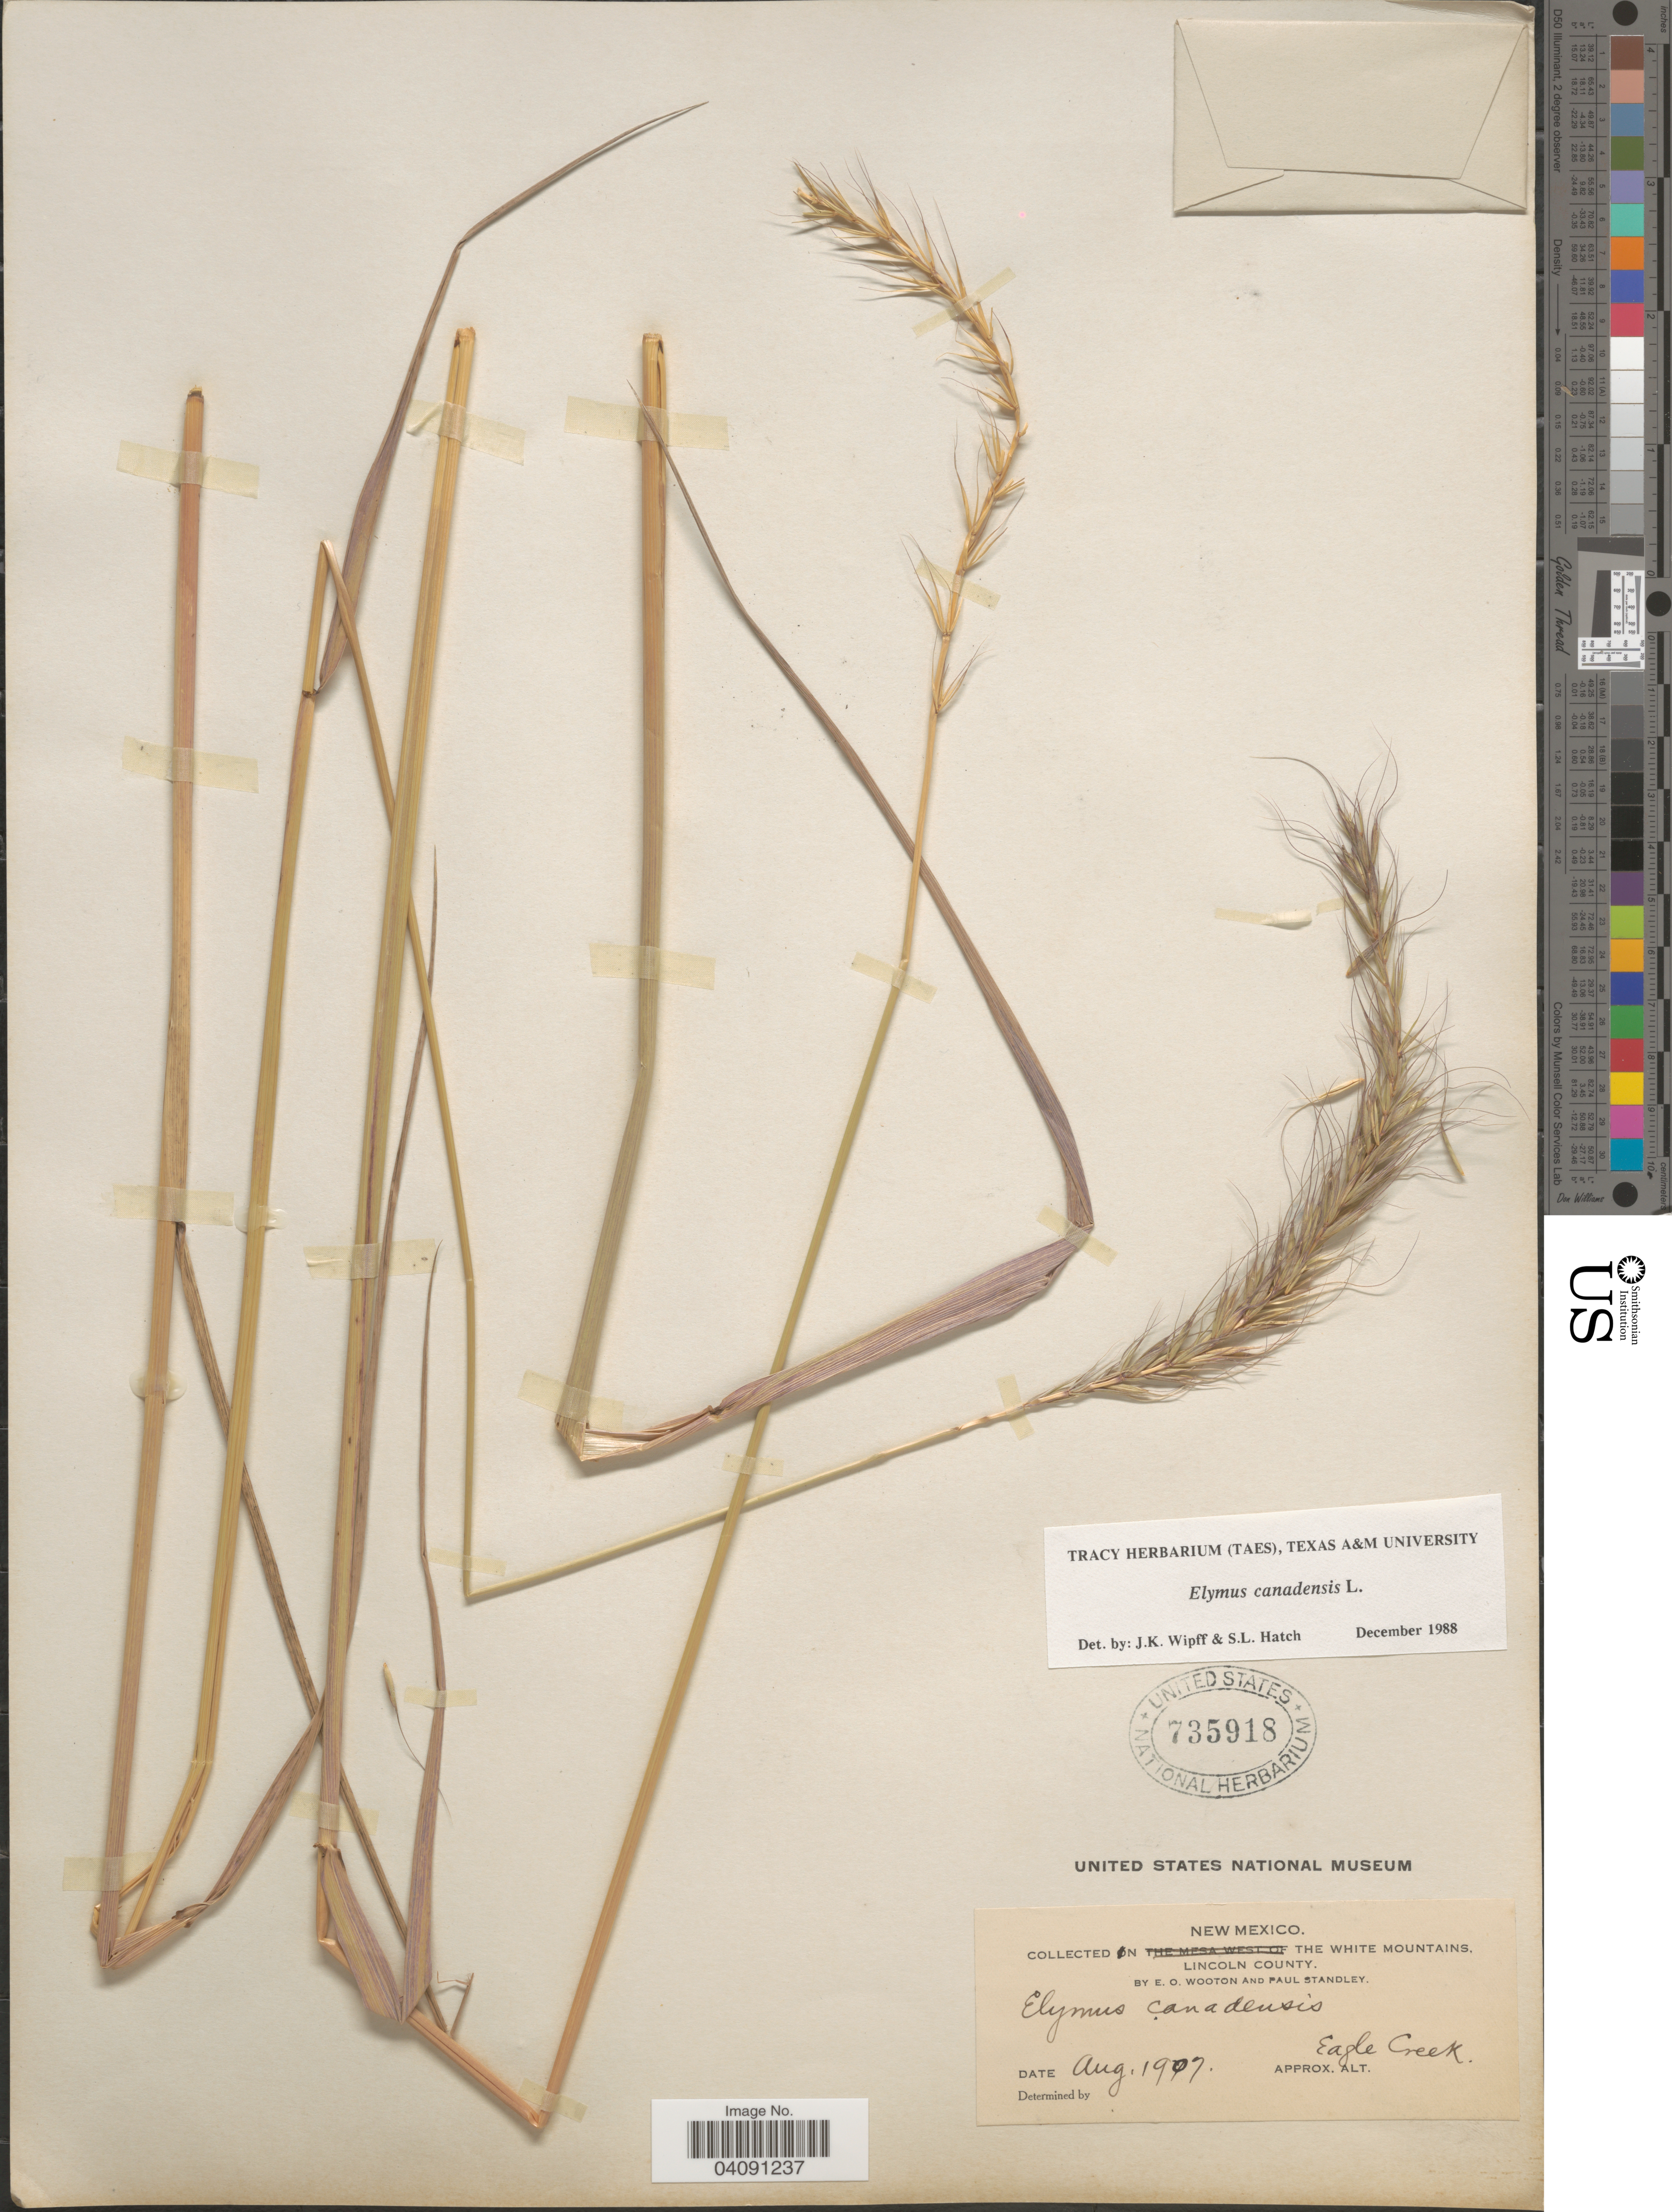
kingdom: Plantae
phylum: Tracheophyta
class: Liliopsida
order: Poales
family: Poaceae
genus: Elymus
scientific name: Elymus canadensis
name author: L.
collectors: E. O. Wooton & P. C. Standley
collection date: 1907-08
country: United States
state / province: New Mexico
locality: In the White Mountains. Lincoln County. Eagle Creek.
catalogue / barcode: US 735918